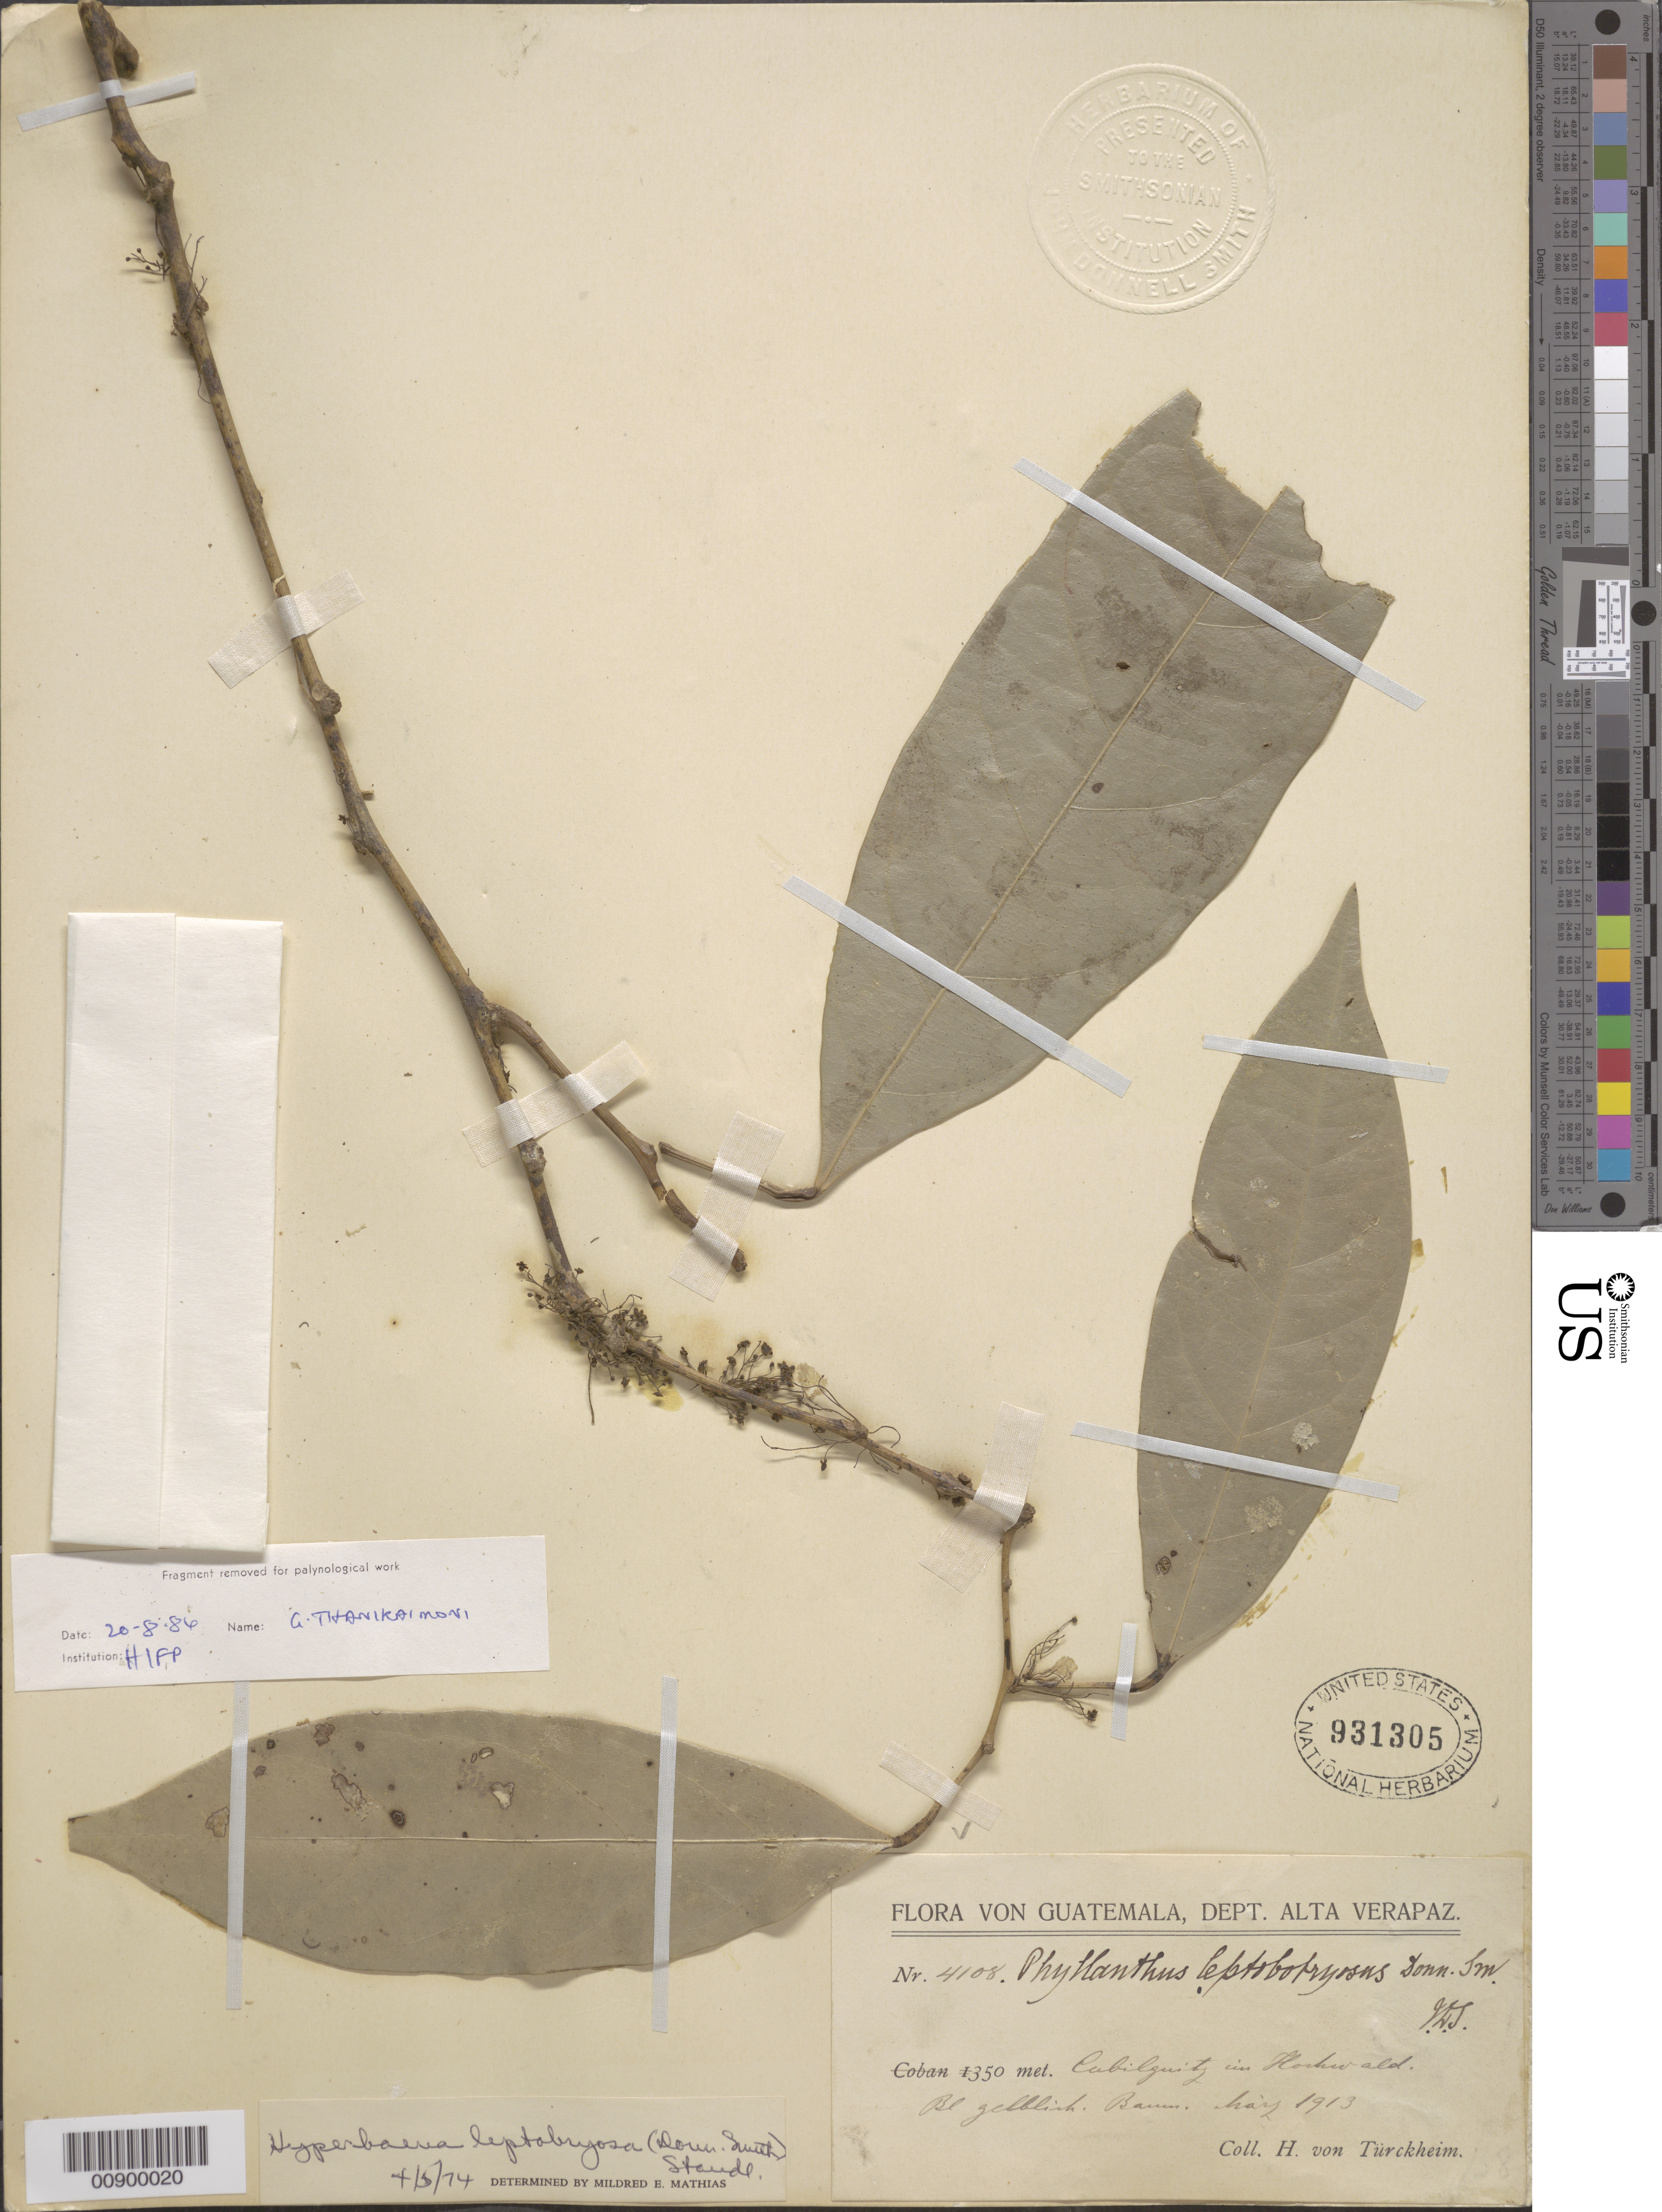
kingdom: Plantae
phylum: Tracheophyta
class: Magnoliopsida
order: Ranunculales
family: Menispermaceae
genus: Hyperbaena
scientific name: Hyperbaena leptobotryosa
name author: (Donn. Sm.) Standl.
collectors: H. von Türckheim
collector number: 4108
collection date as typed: Mar 1913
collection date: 1913-03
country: Guatemala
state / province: Alta Verapaz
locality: Guatemala, Dept. Alta Verapaz.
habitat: Cabilguits (? Illegible) im Hochwald.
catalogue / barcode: US 931305